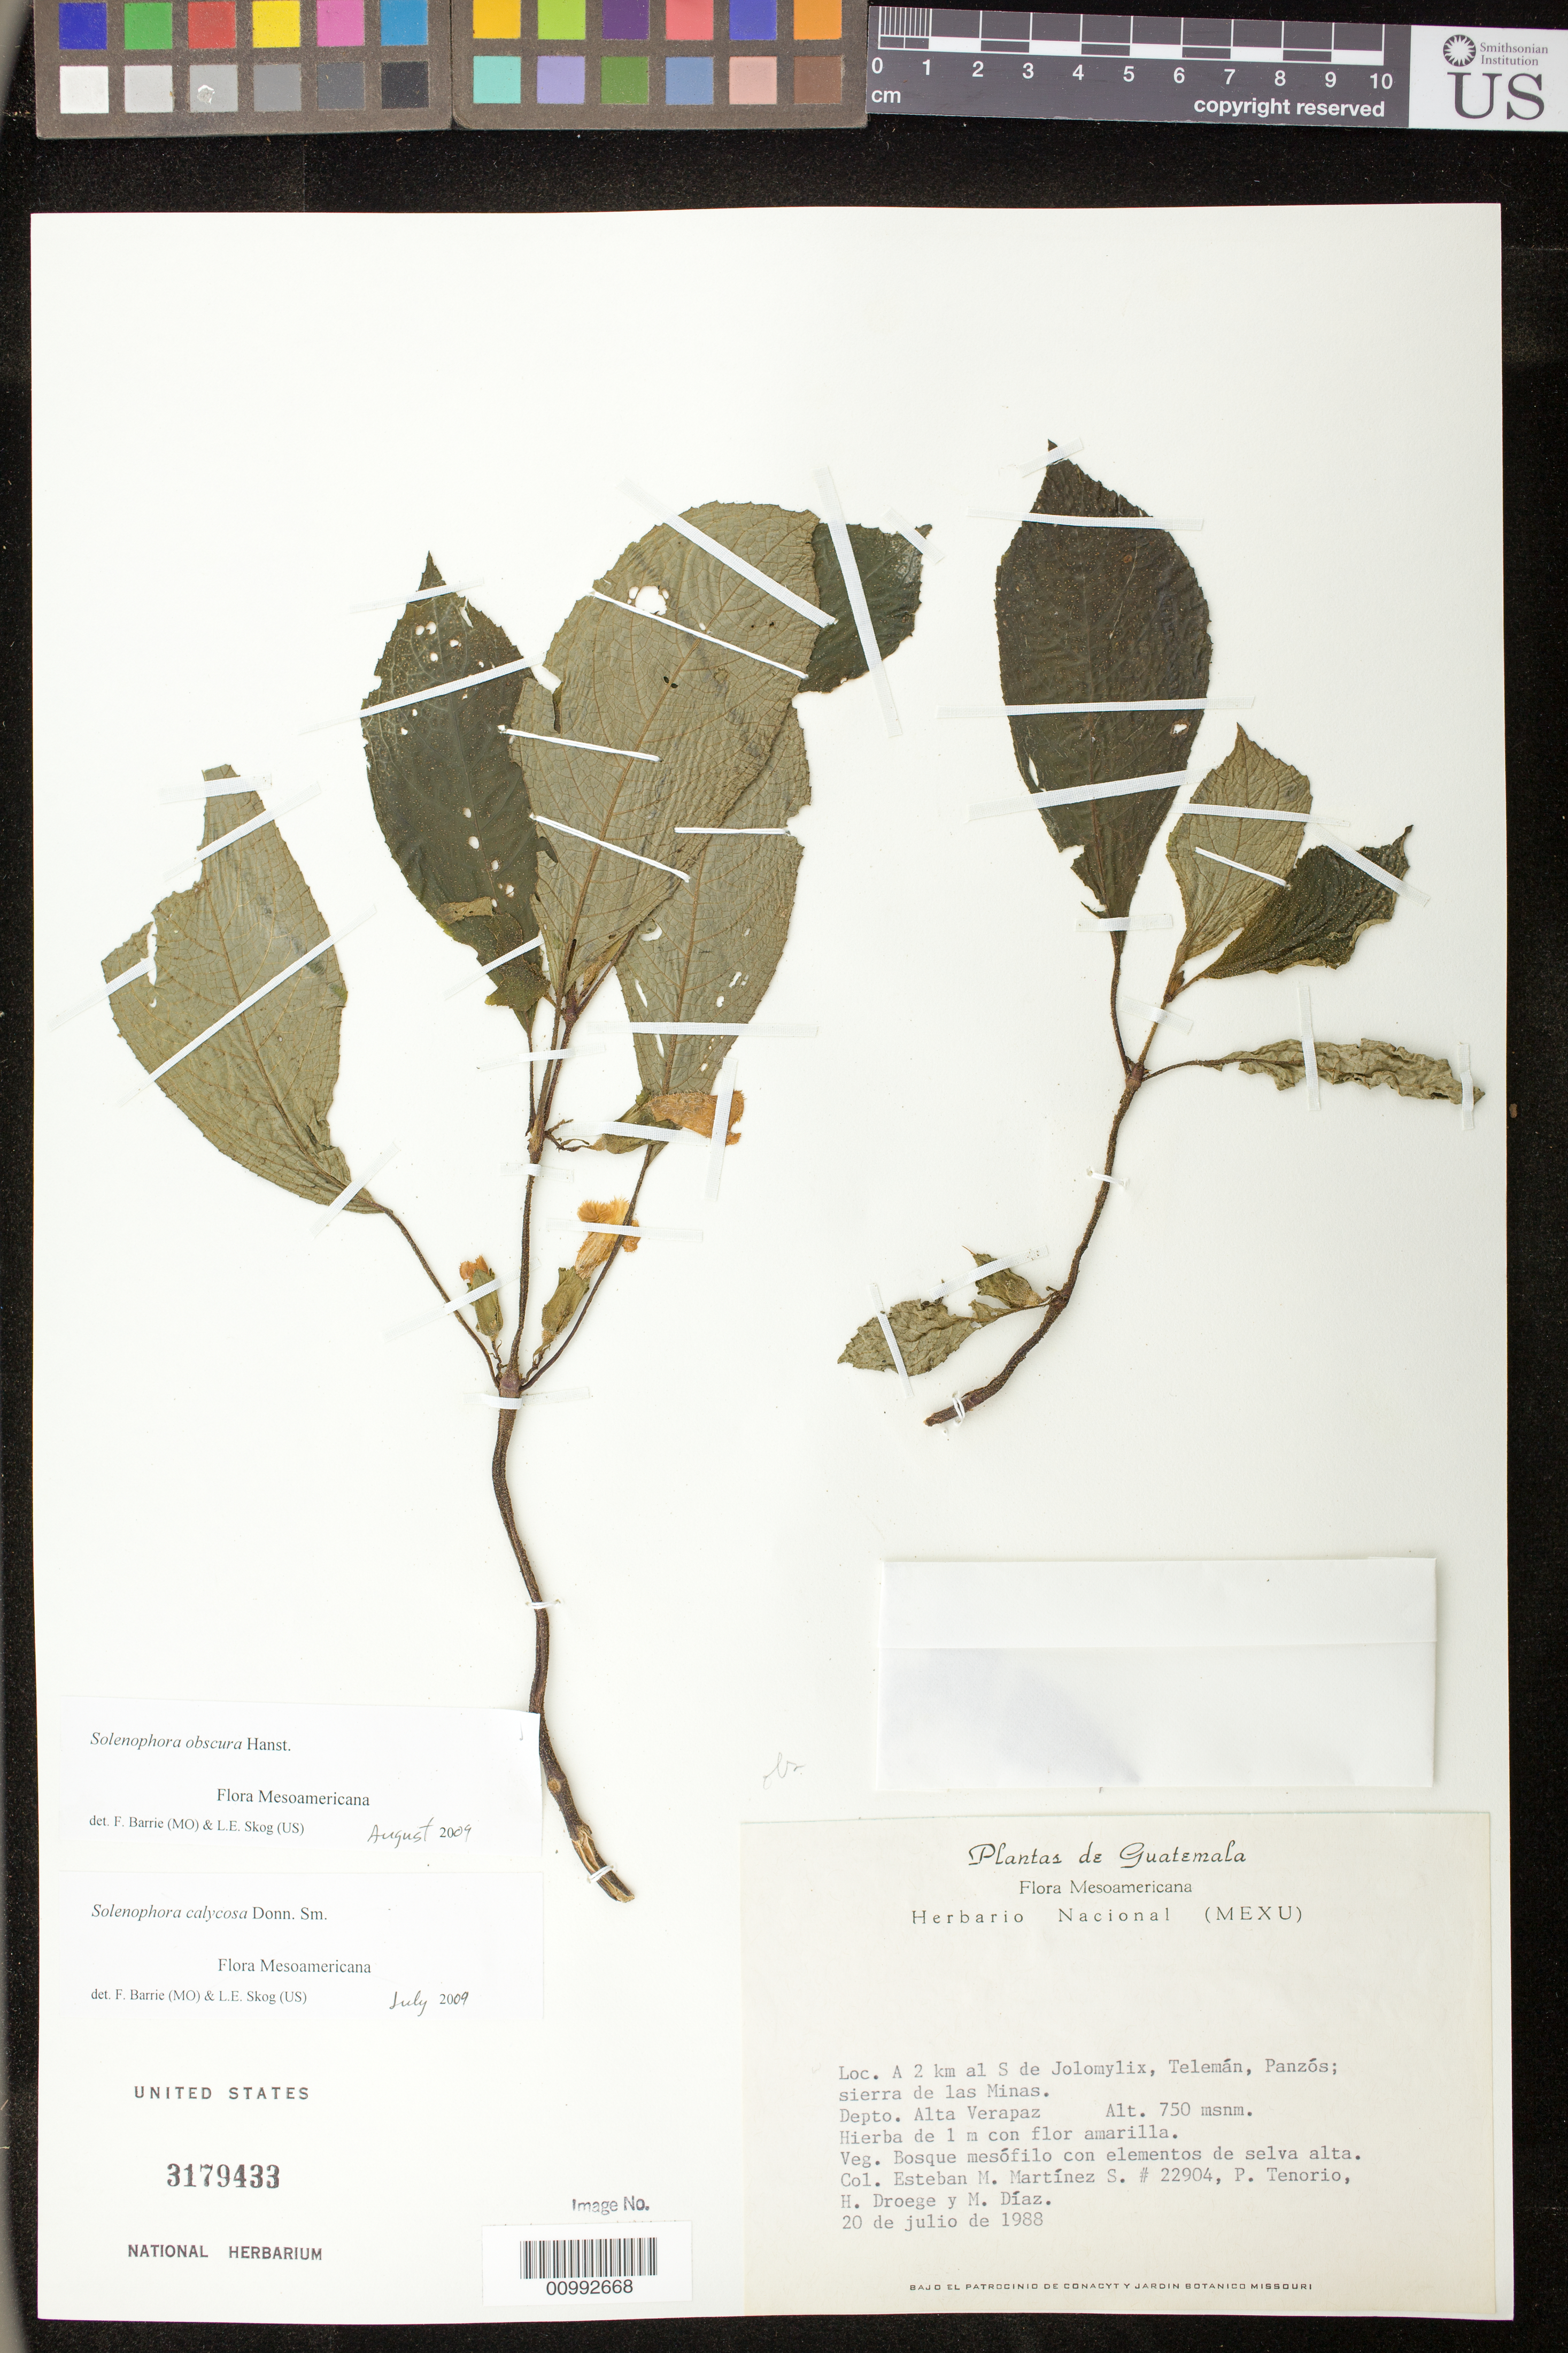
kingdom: Plantae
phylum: Tracheophyta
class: Magnoliopsida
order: Lamiales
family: Gesneriaceae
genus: Solenophora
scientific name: Solenophora obscura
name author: Hanst.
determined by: Barrie, F. R.; Skog, Laurence E.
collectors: E. M. Martínez S., Tenorio, P., H. Droege & M. Díaz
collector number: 22904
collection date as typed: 20 Jul 1988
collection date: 1988-07-20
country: Guatemala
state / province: Alta Verapaz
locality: Loc. a 2 km al S de Jolomylix, Telemán, Panzós; sierra de las Minas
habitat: Bosque mesofilo con elementos de selva alta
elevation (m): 750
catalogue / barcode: US 3179433